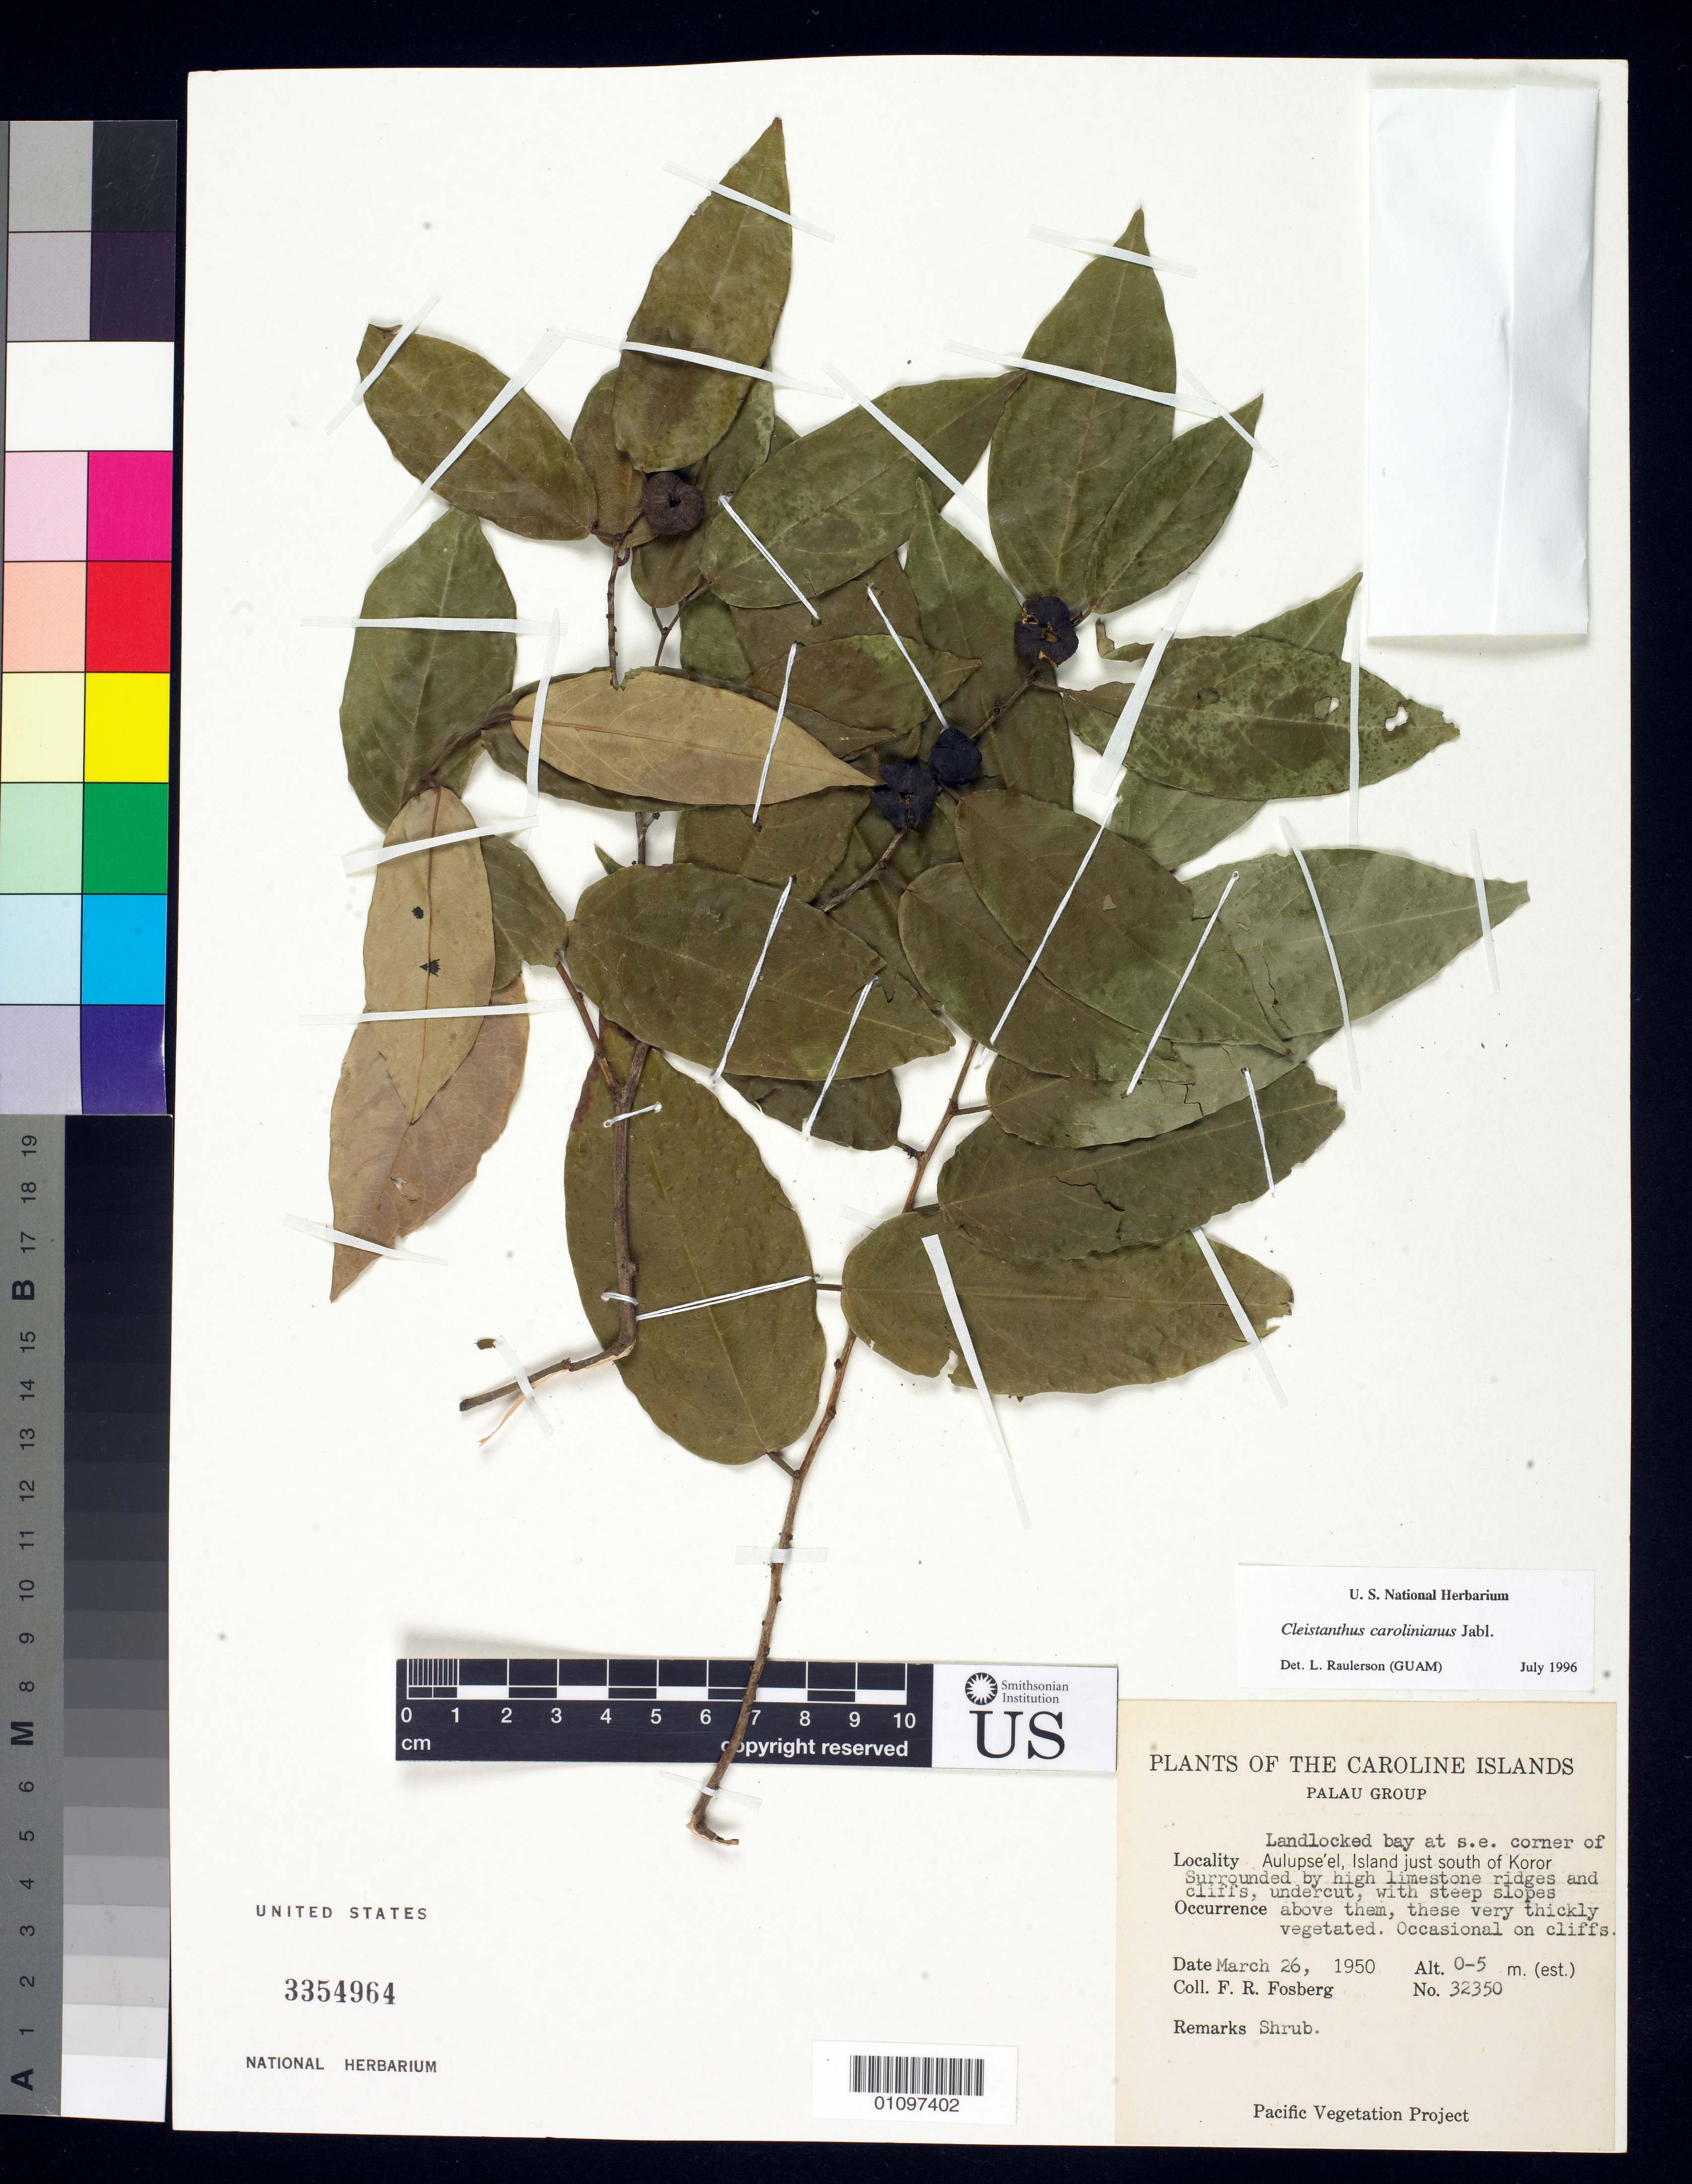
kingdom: Plantae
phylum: Tracheophyta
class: Magnoliopsida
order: Malpighiales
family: Phyllanthaceae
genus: Cleistanthus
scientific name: Cleistanthus carolinianus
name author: Jabl.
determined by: Raulerson, L.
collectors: F. R. Fosberg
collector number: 32350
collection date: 1950-03-26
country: Palau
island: Ulebsechel [Aulupse'el]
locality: Aulupse'el Island just south of Koror cliffs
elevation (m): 0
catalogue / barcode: US 3354964